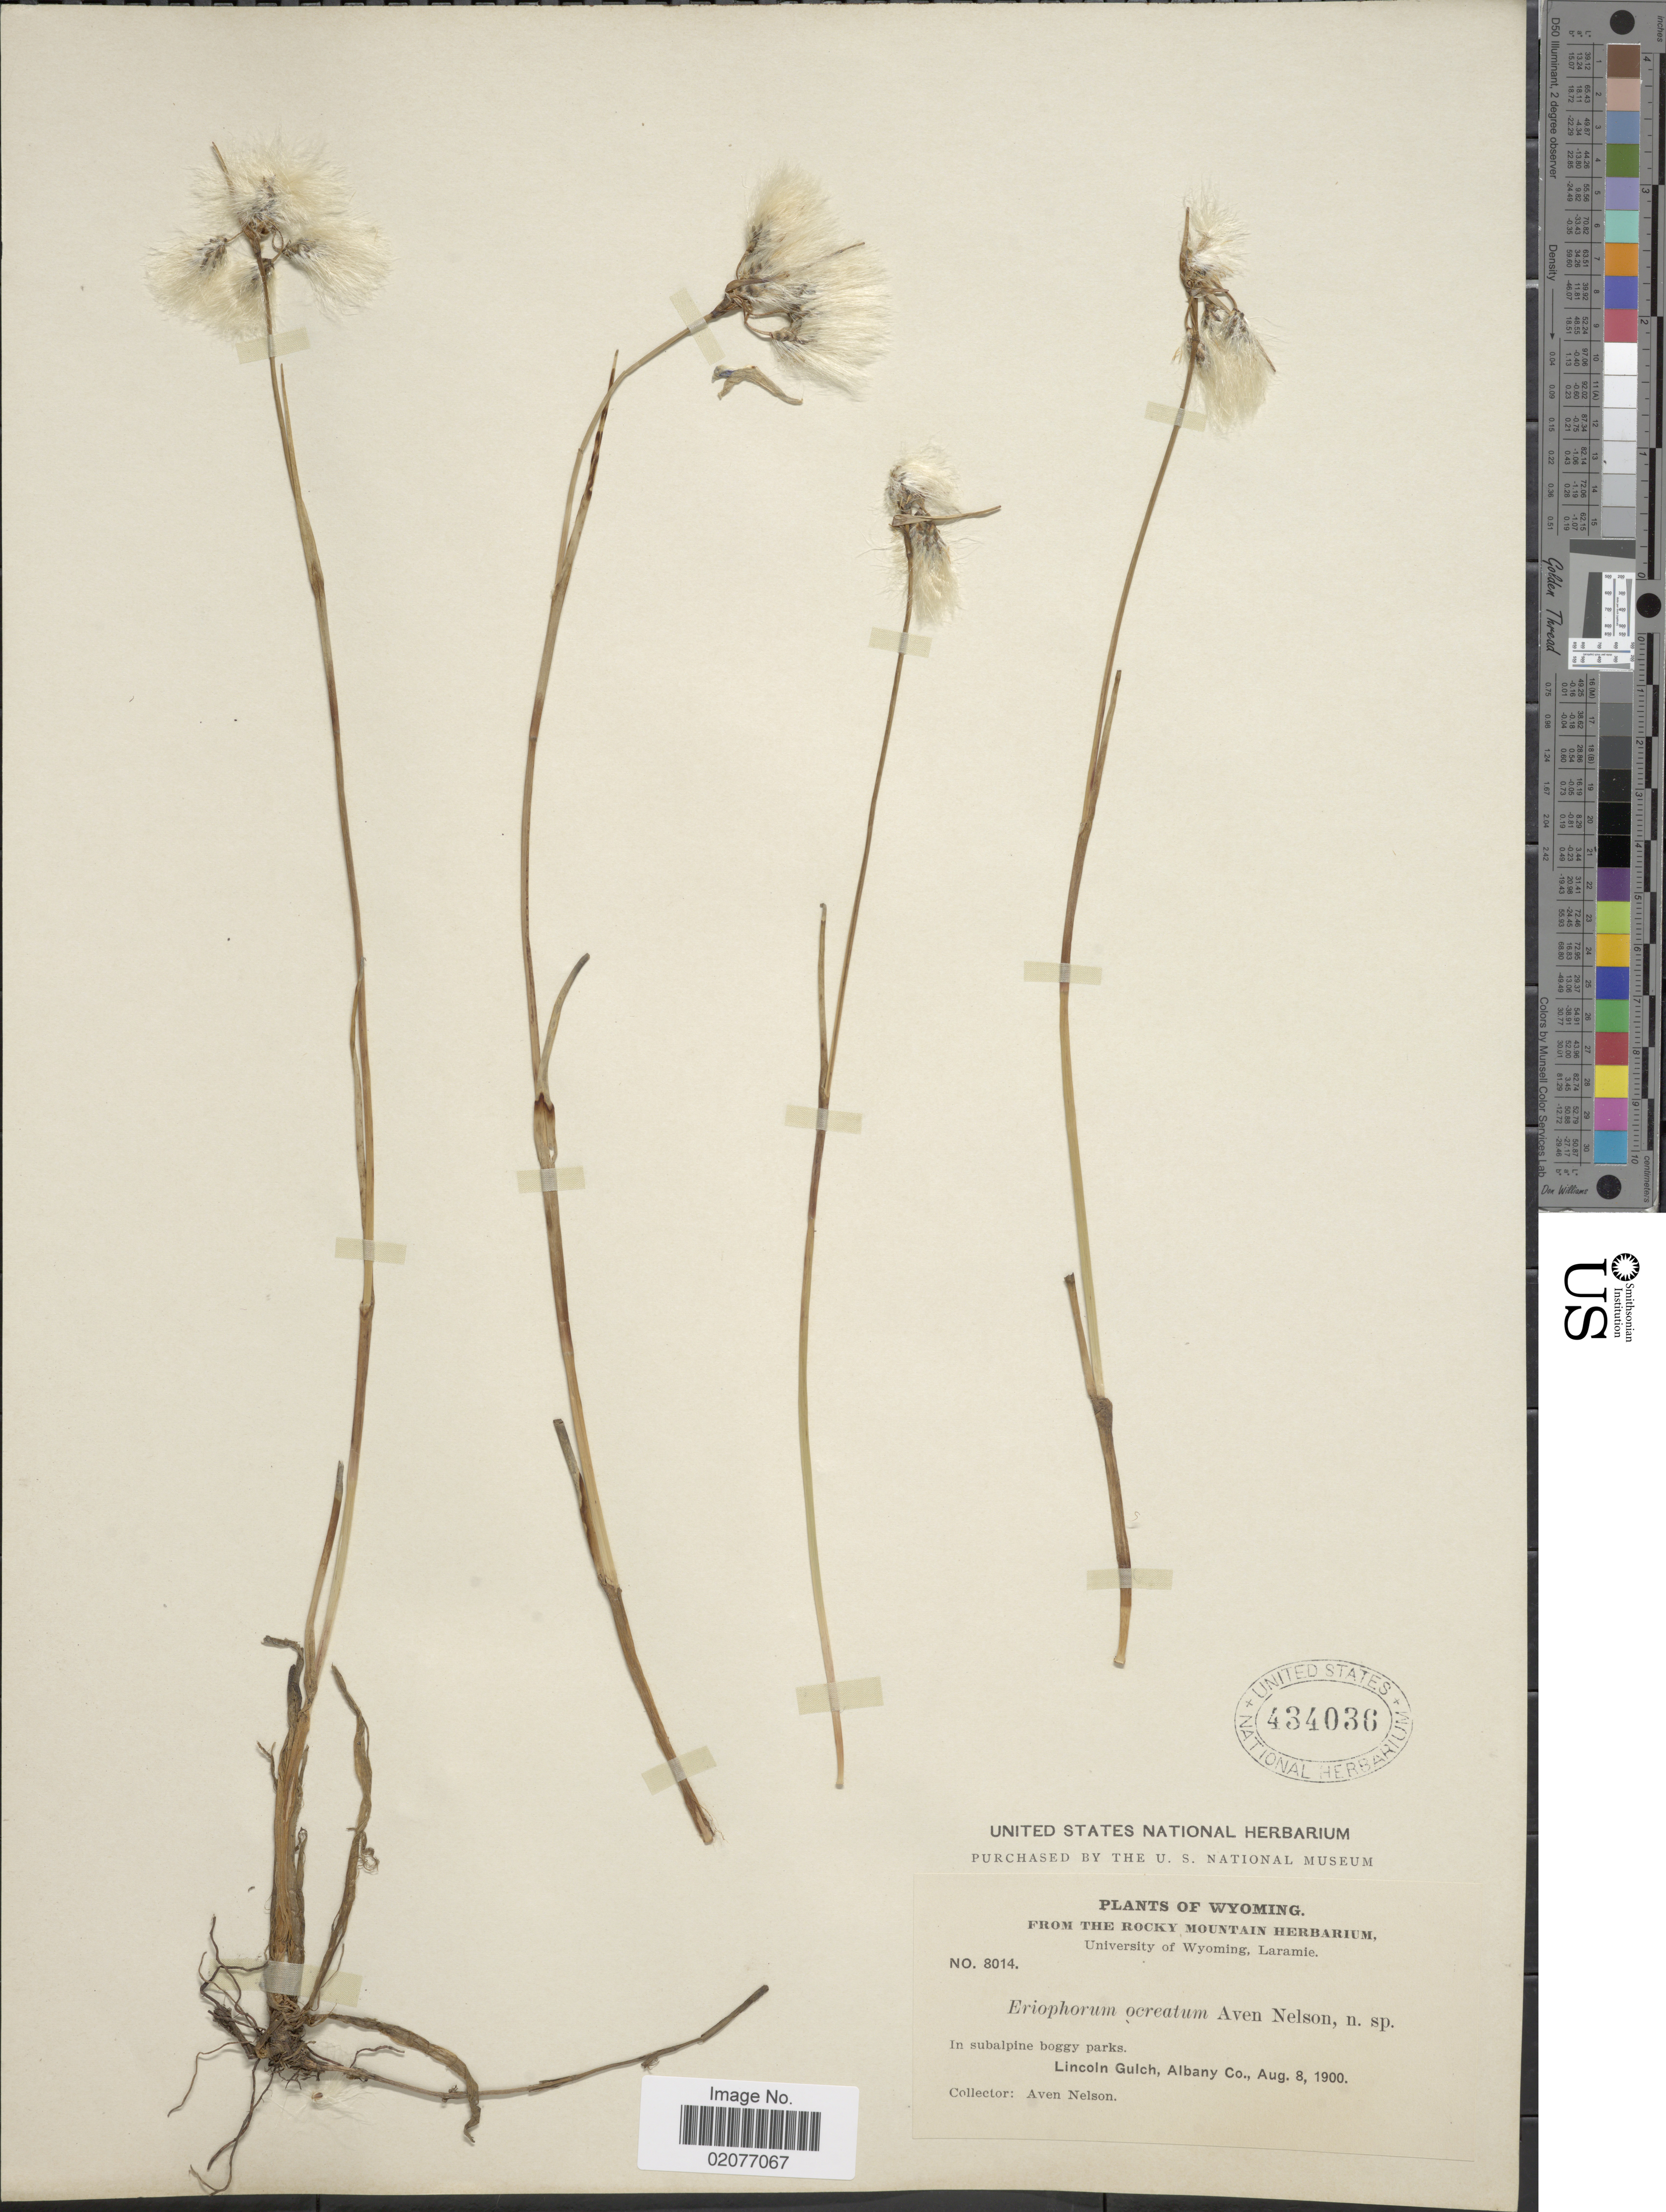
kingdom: Plantae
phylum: Tracheophyta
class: Liliopsida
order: Poales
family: Cyperaceae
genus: Eriophorum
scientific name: Eriophorum ocreatum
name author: A. Nelson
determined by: Strong, Mark T., (BOT), Smithsonian Institution - National Museum of Natural History (UNITED STATES)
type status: Isotype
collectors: A. Nelson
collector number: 8014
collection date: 1900-08-08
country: United States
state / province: Wyoming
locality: In subalpine boggy parks, Lincoln Gulch, Albany Co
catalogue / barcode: US 434036